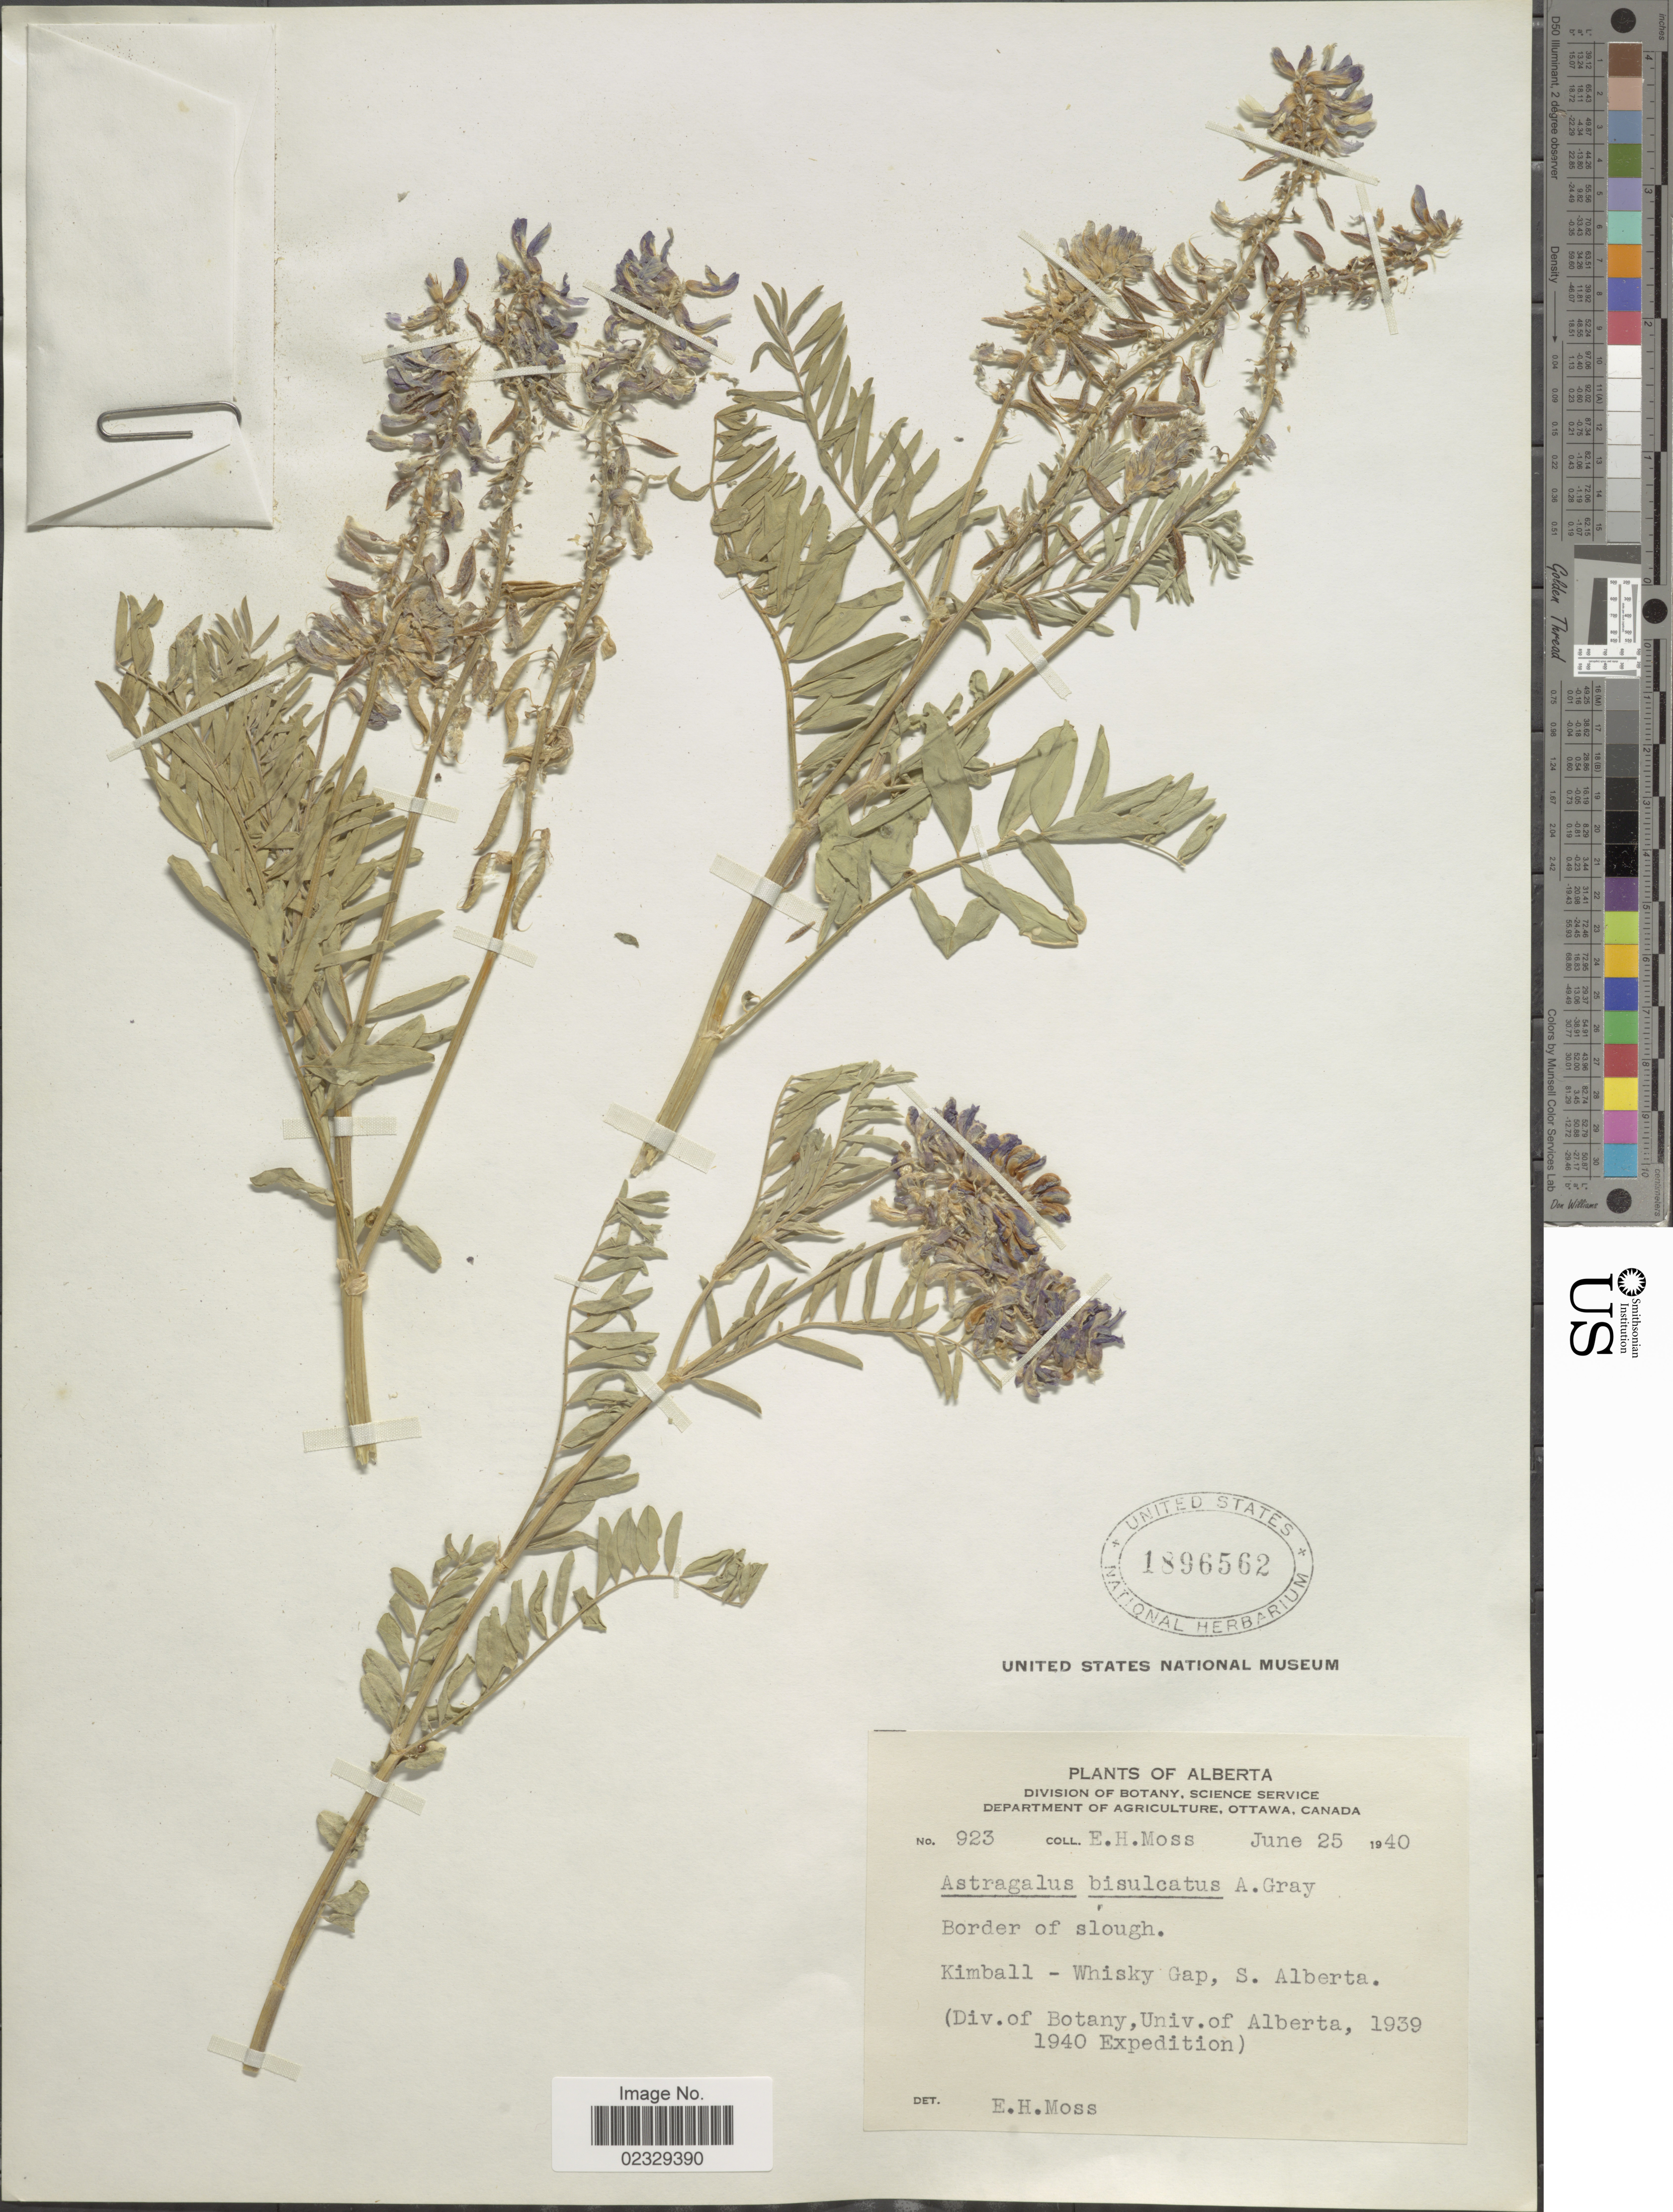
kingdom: Plantae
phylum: Tracheophyta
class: Magnoliopsida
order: Fabales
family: Fabaceae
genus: Astragalus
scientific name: Astragalus bisulcatus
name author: (Hook.) A. Gray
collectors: E. Moss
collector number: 923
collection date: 1940-06-25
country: Canada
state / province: Alberta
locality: Border of slough, Kimball - Whisky Gap, S. Alberta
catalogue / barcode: US 1896562